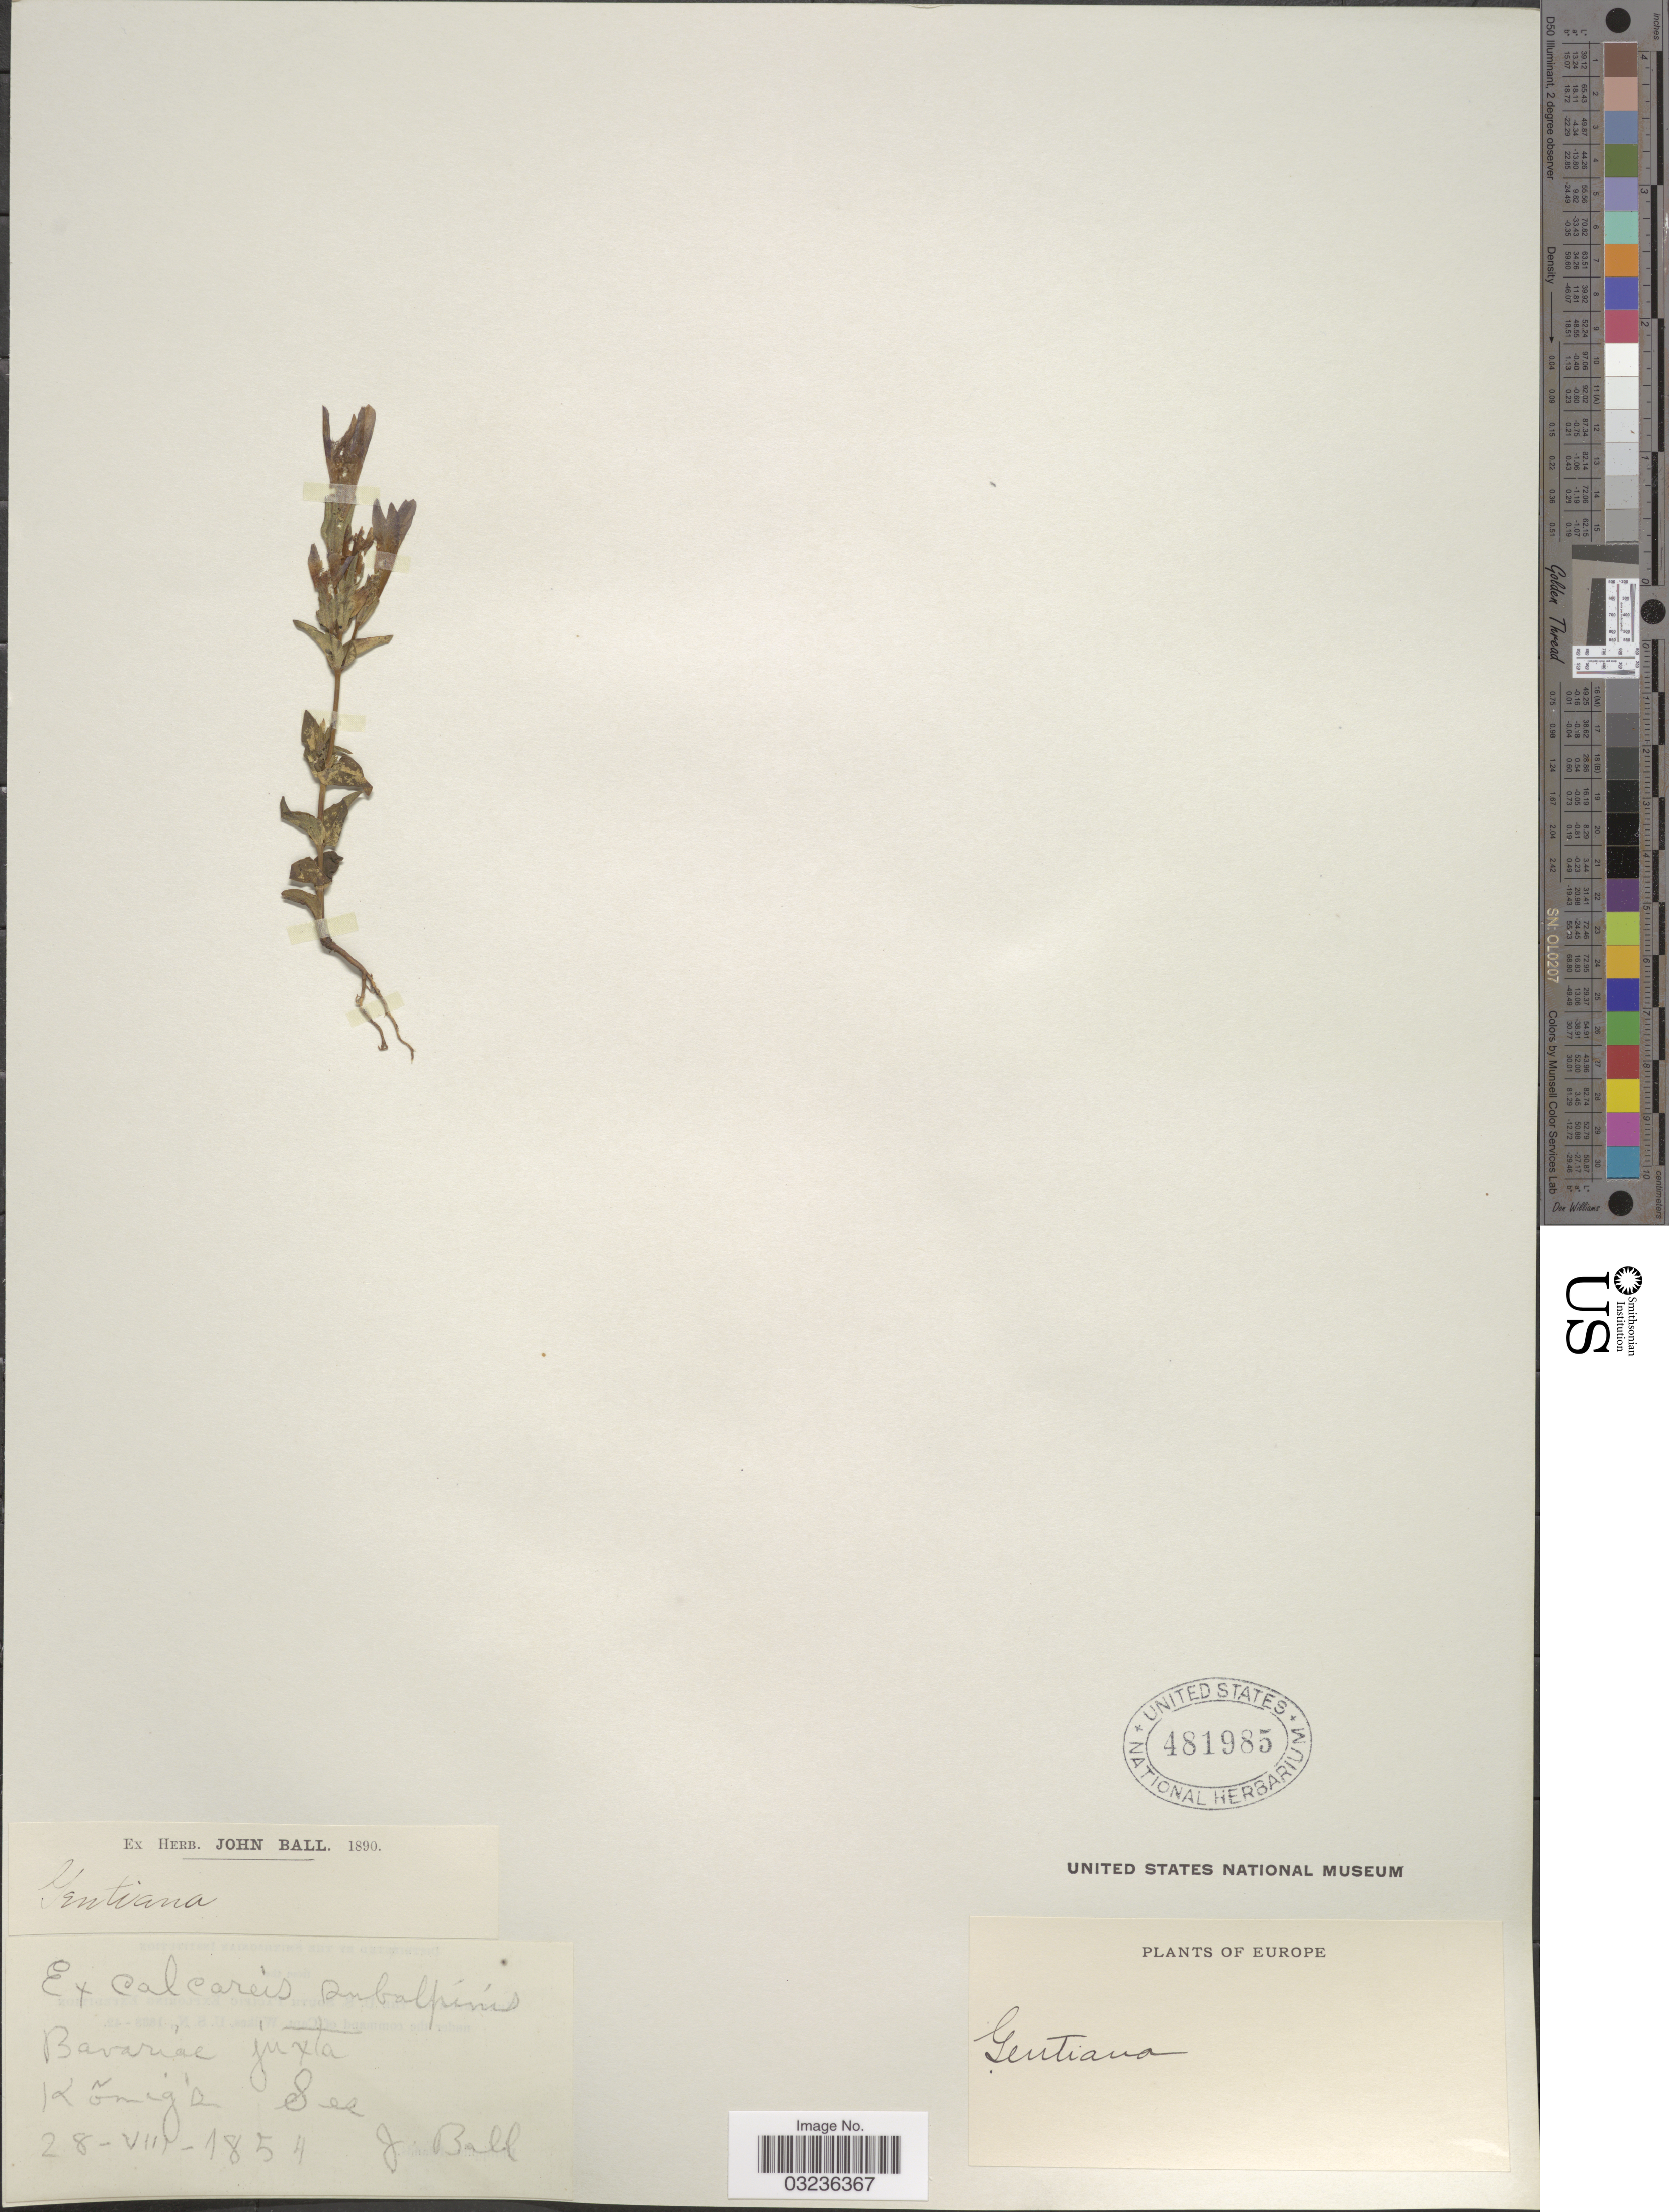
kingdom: Plantae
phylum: Tracheophyta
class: Magnoliopsida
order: Gentianales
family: Gentianaceae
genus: Gentiana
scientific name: Gentiana sp.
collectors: J. Ball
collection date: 1854-08-28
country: Germany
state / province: Bayern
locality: Bavariae juxta Königs See.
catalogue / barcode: US 481985